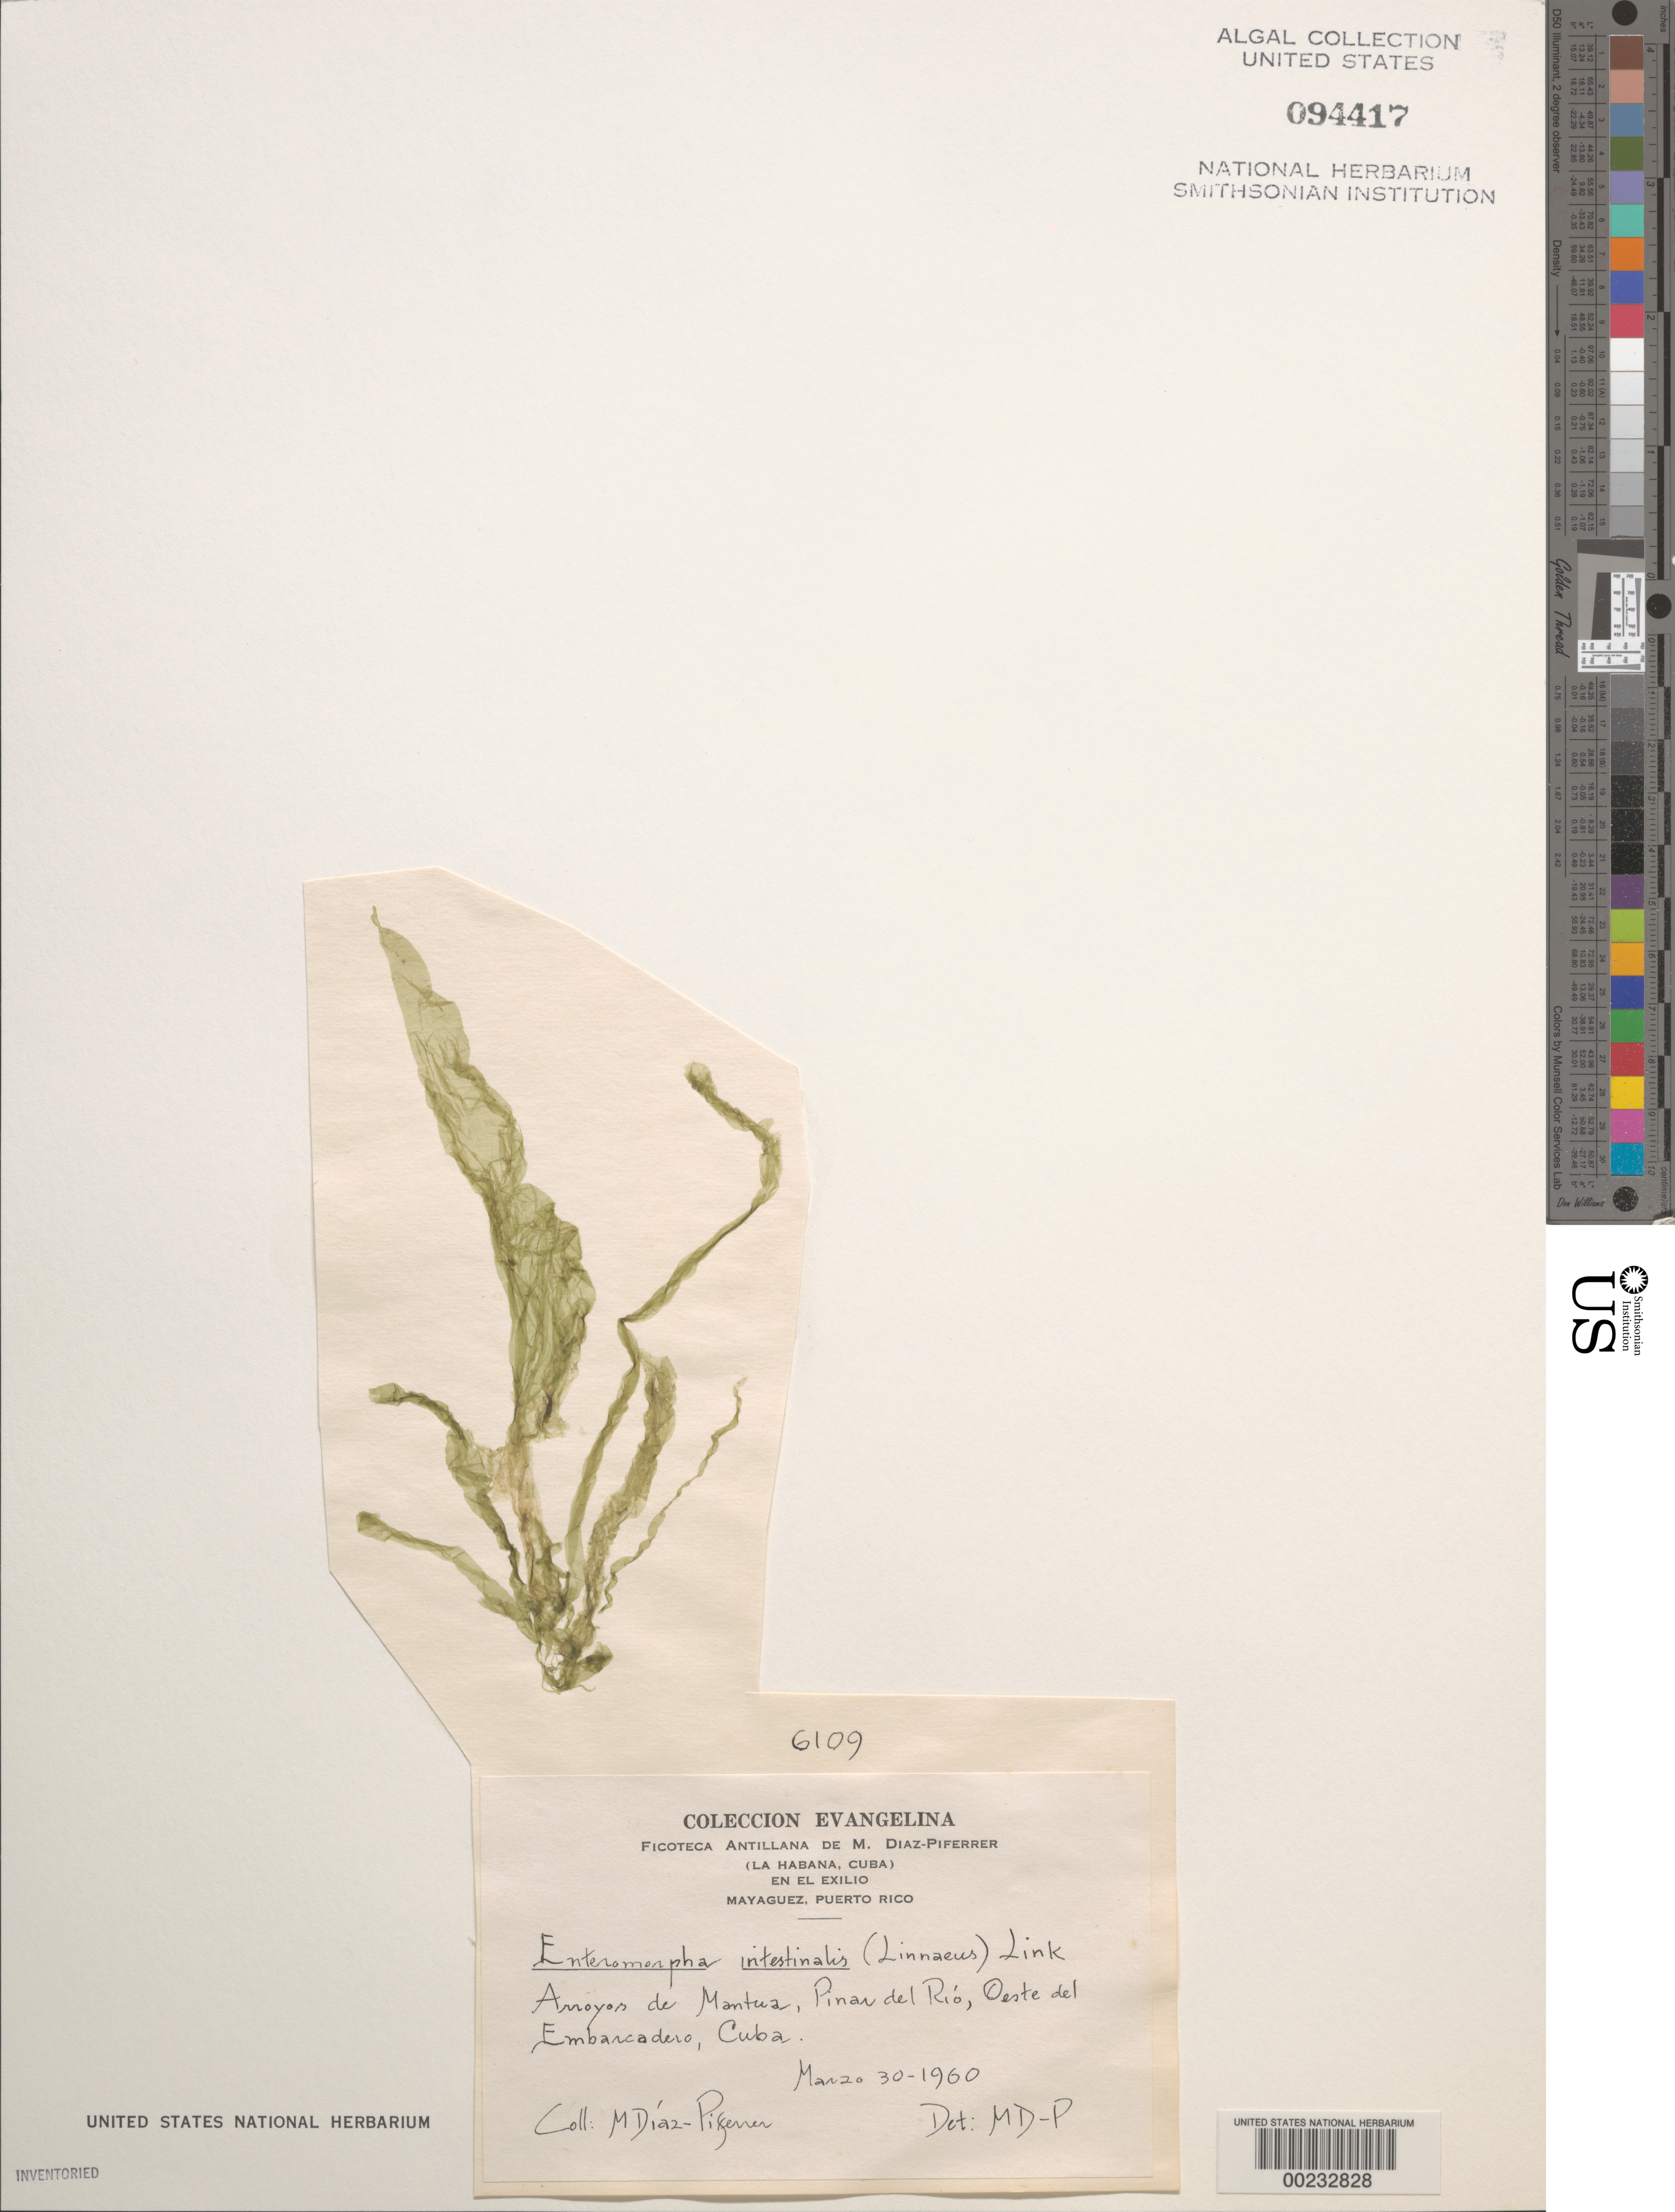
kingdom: Plantae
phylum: Chlorophyta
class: Ulvophyceae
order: Ulvales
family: Ulvaceae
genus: Ulva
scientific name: Ulva intestinalis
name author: L.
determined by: Algae name updating Project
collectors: M. Diaz-Piferrer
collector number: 6109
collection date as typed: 30 Mar 1960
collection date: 1960-03-30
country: Cuba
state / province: Pinar del Río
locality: Arroyos de mantua, west of embarcadero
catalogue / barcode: US 94417